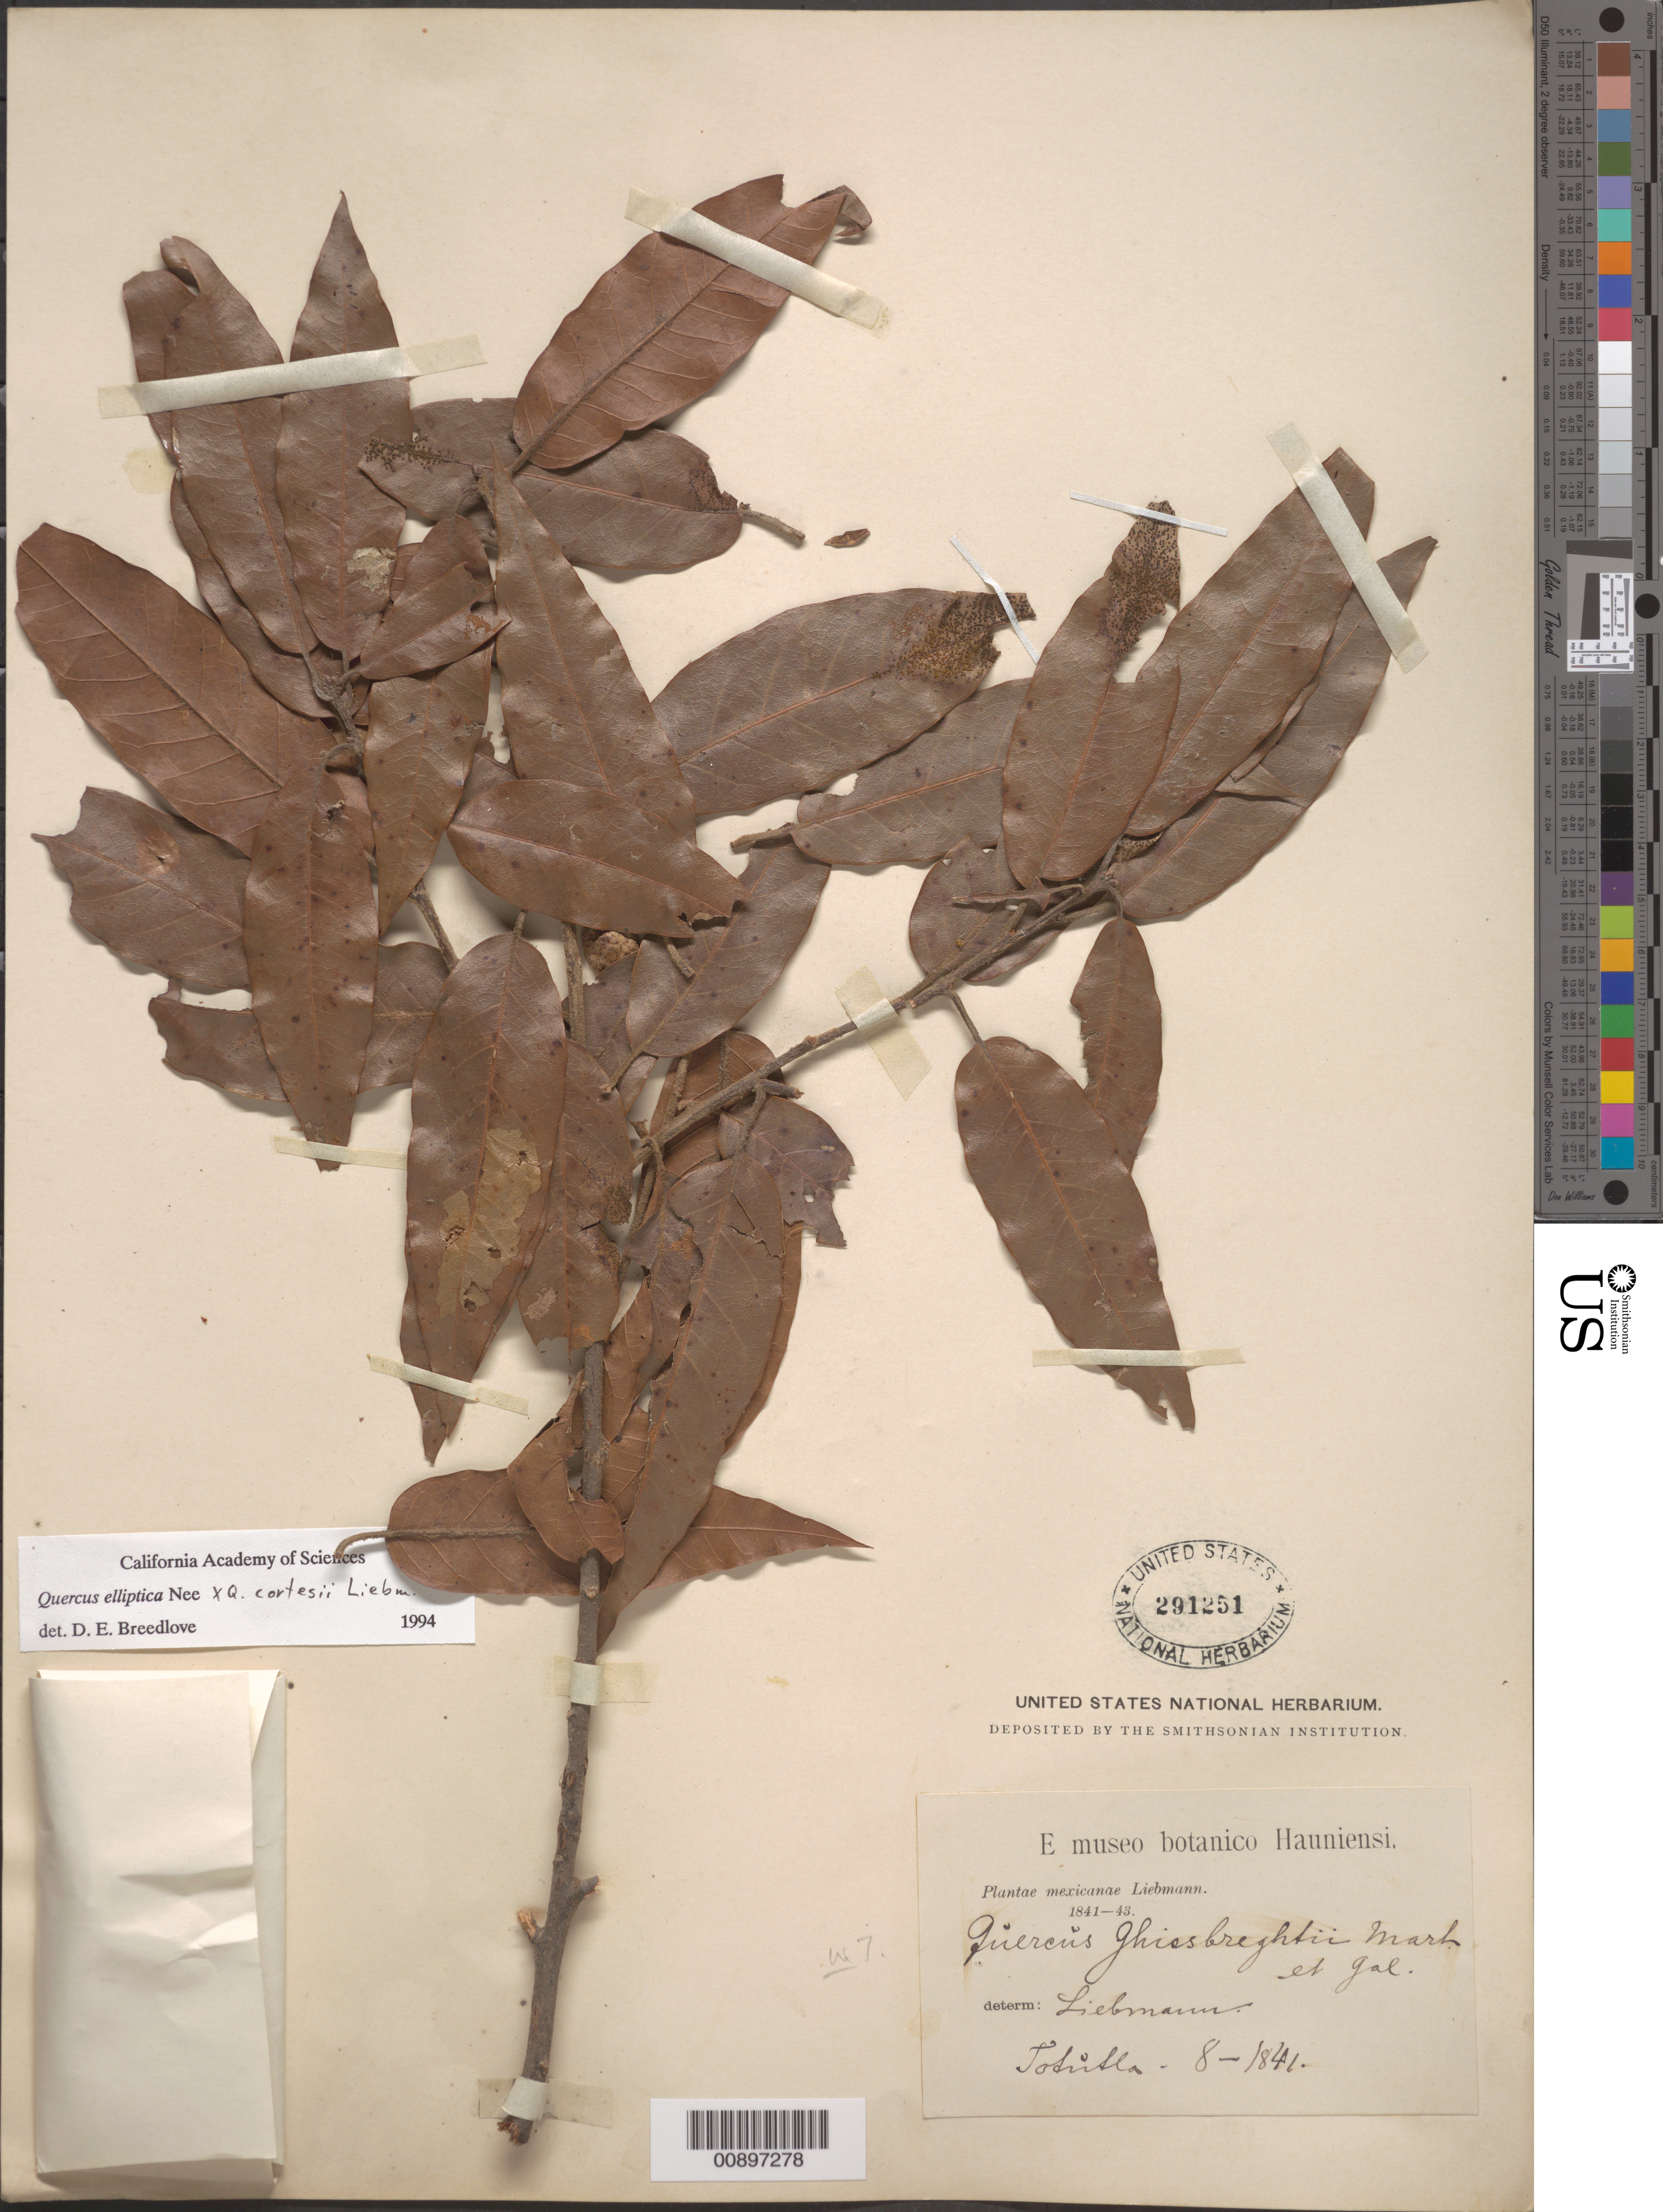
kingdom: Plantae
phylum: Tracheophyta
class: Magnoliopsida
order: Fagales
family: Fagaceae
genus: Quercus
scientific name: Quercus elliptica x Q. cortesii Liebm.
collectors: F. M. Liebmann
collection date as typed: Aug 1841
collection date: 1841-08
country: Mexico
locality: Totutla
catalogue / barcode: US 291251